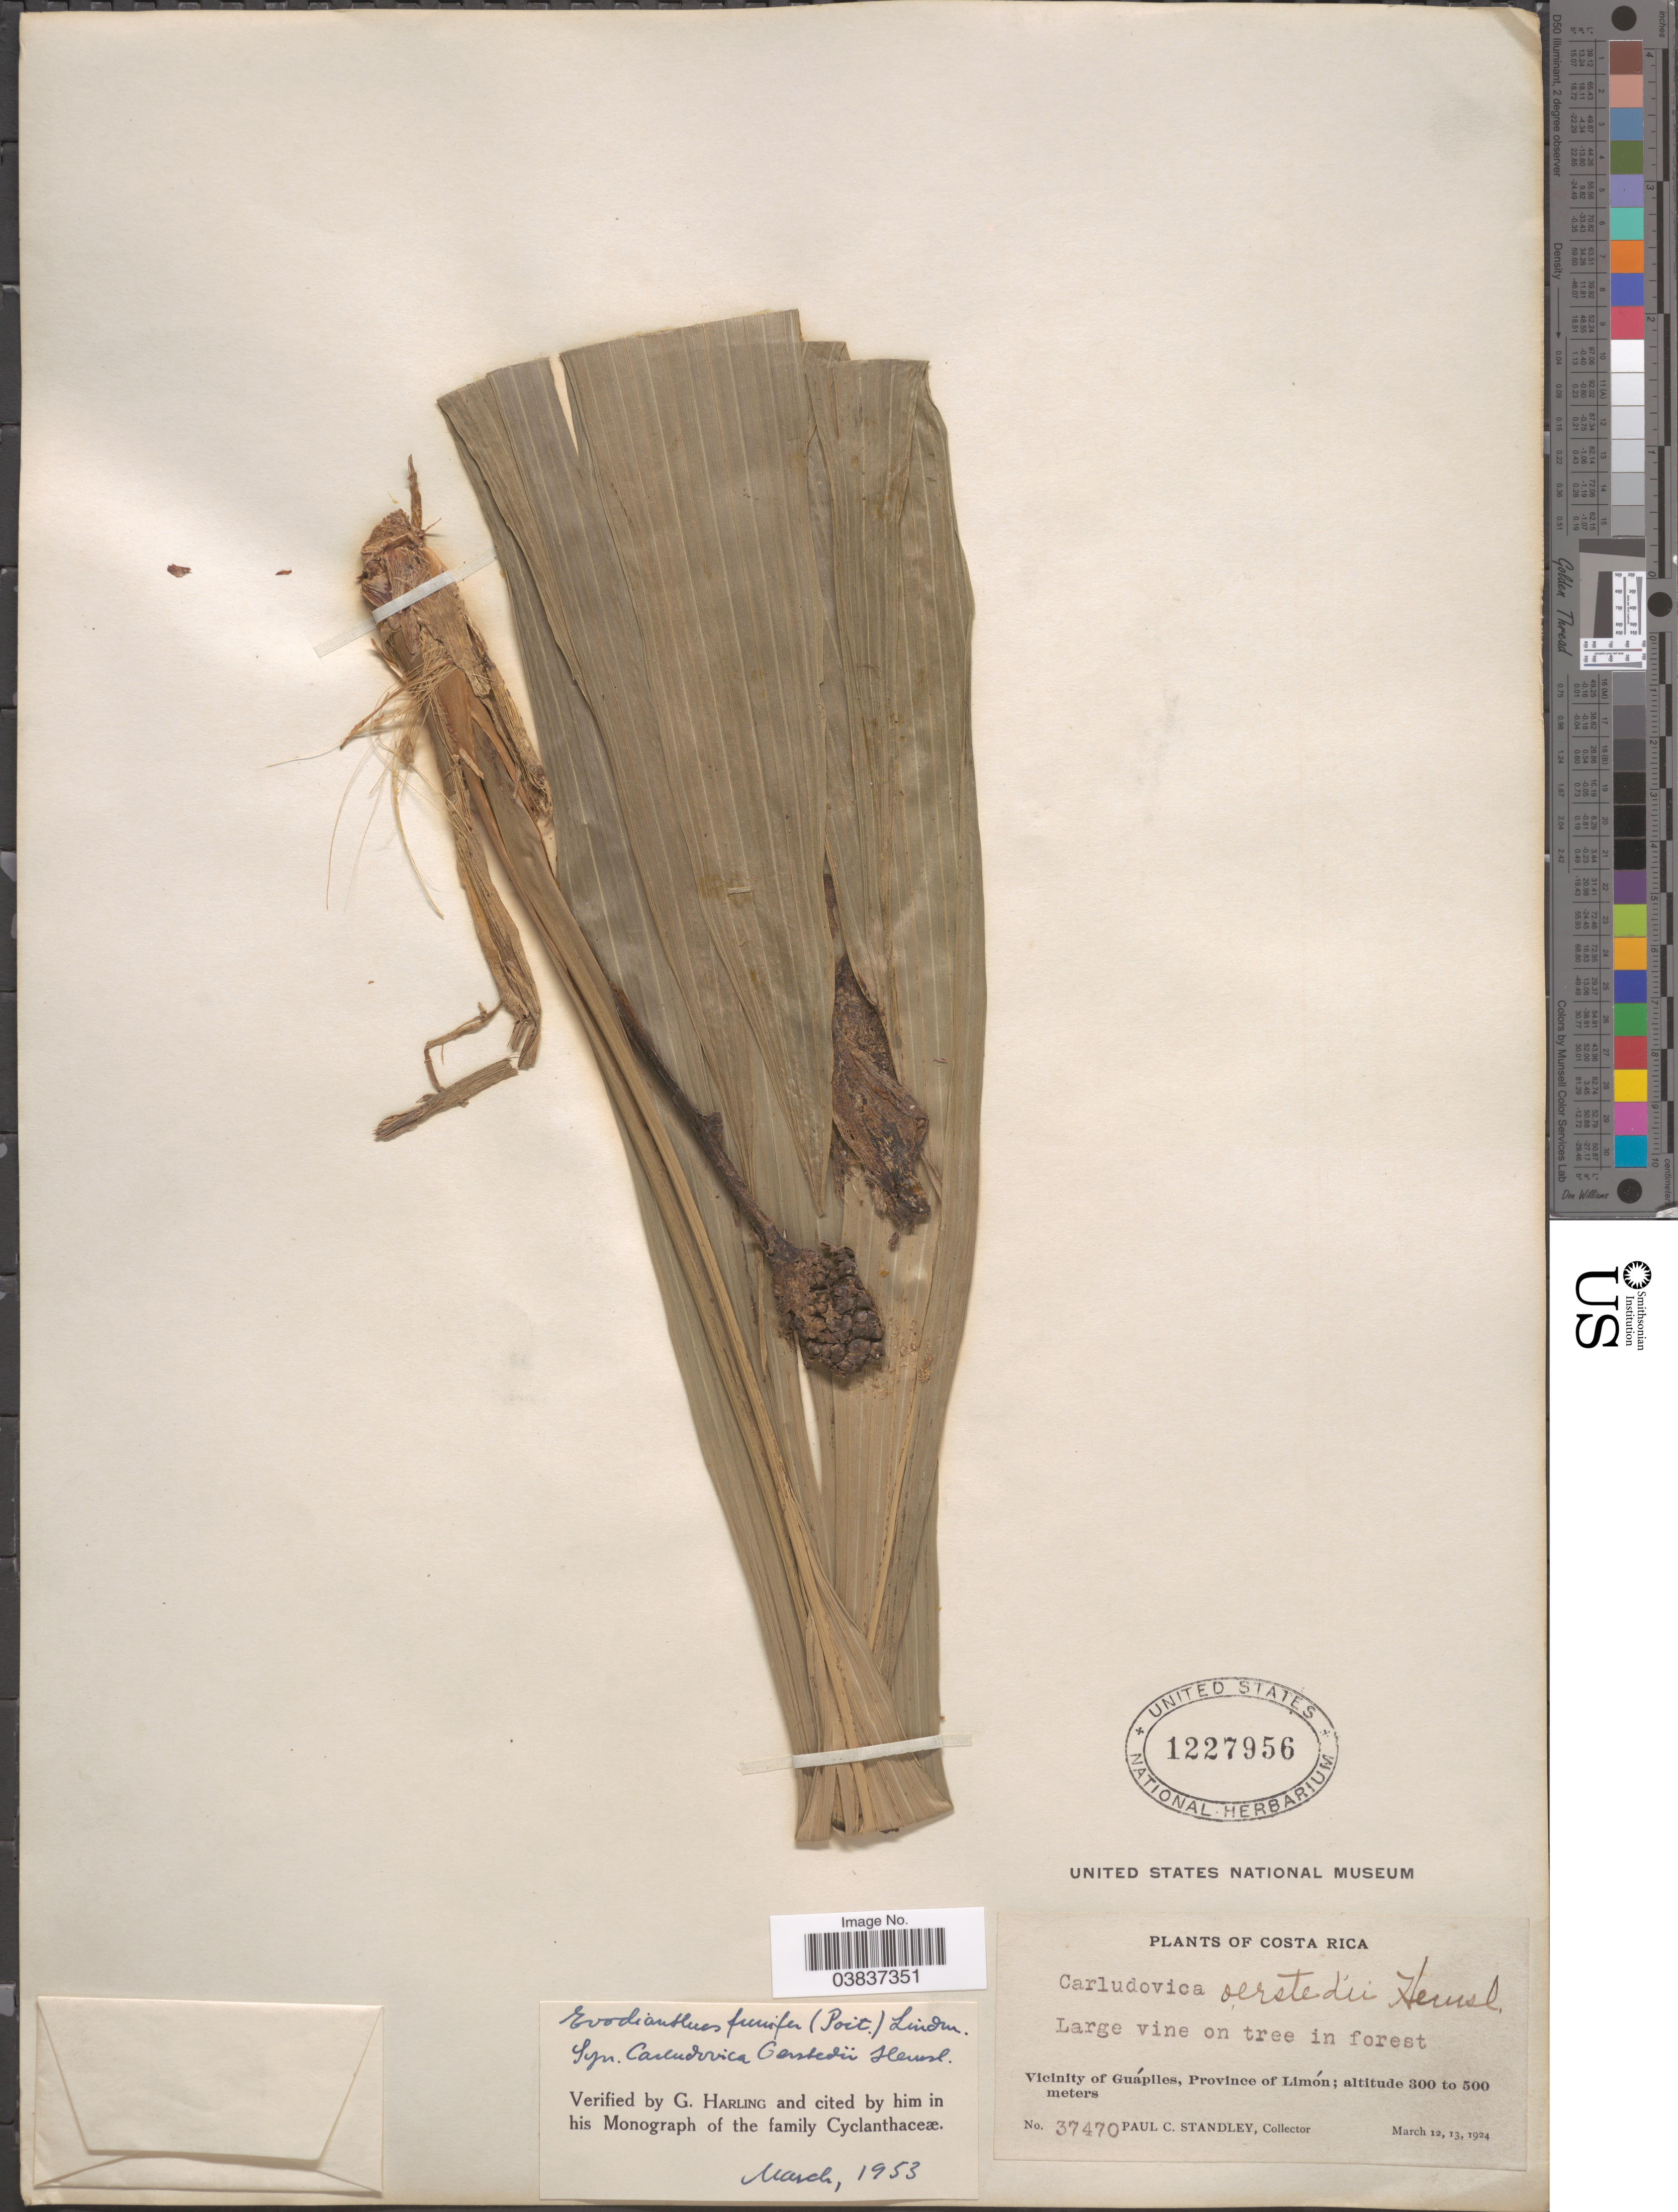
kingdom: Plantae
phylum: Tracheophyta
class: Liliopsida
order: Pandanales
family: Cyclanthaceae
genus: Evodianthus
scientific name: Evodianthus funifer subsp. funifer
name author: (Poit.) Lindm.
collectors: P. C. Standley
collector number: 37470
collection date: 1924-03-12/1924-03-13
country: Costa Rica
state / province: Limón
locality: Vicinity of Guápiles.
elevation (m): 300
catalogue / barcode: US 1227956